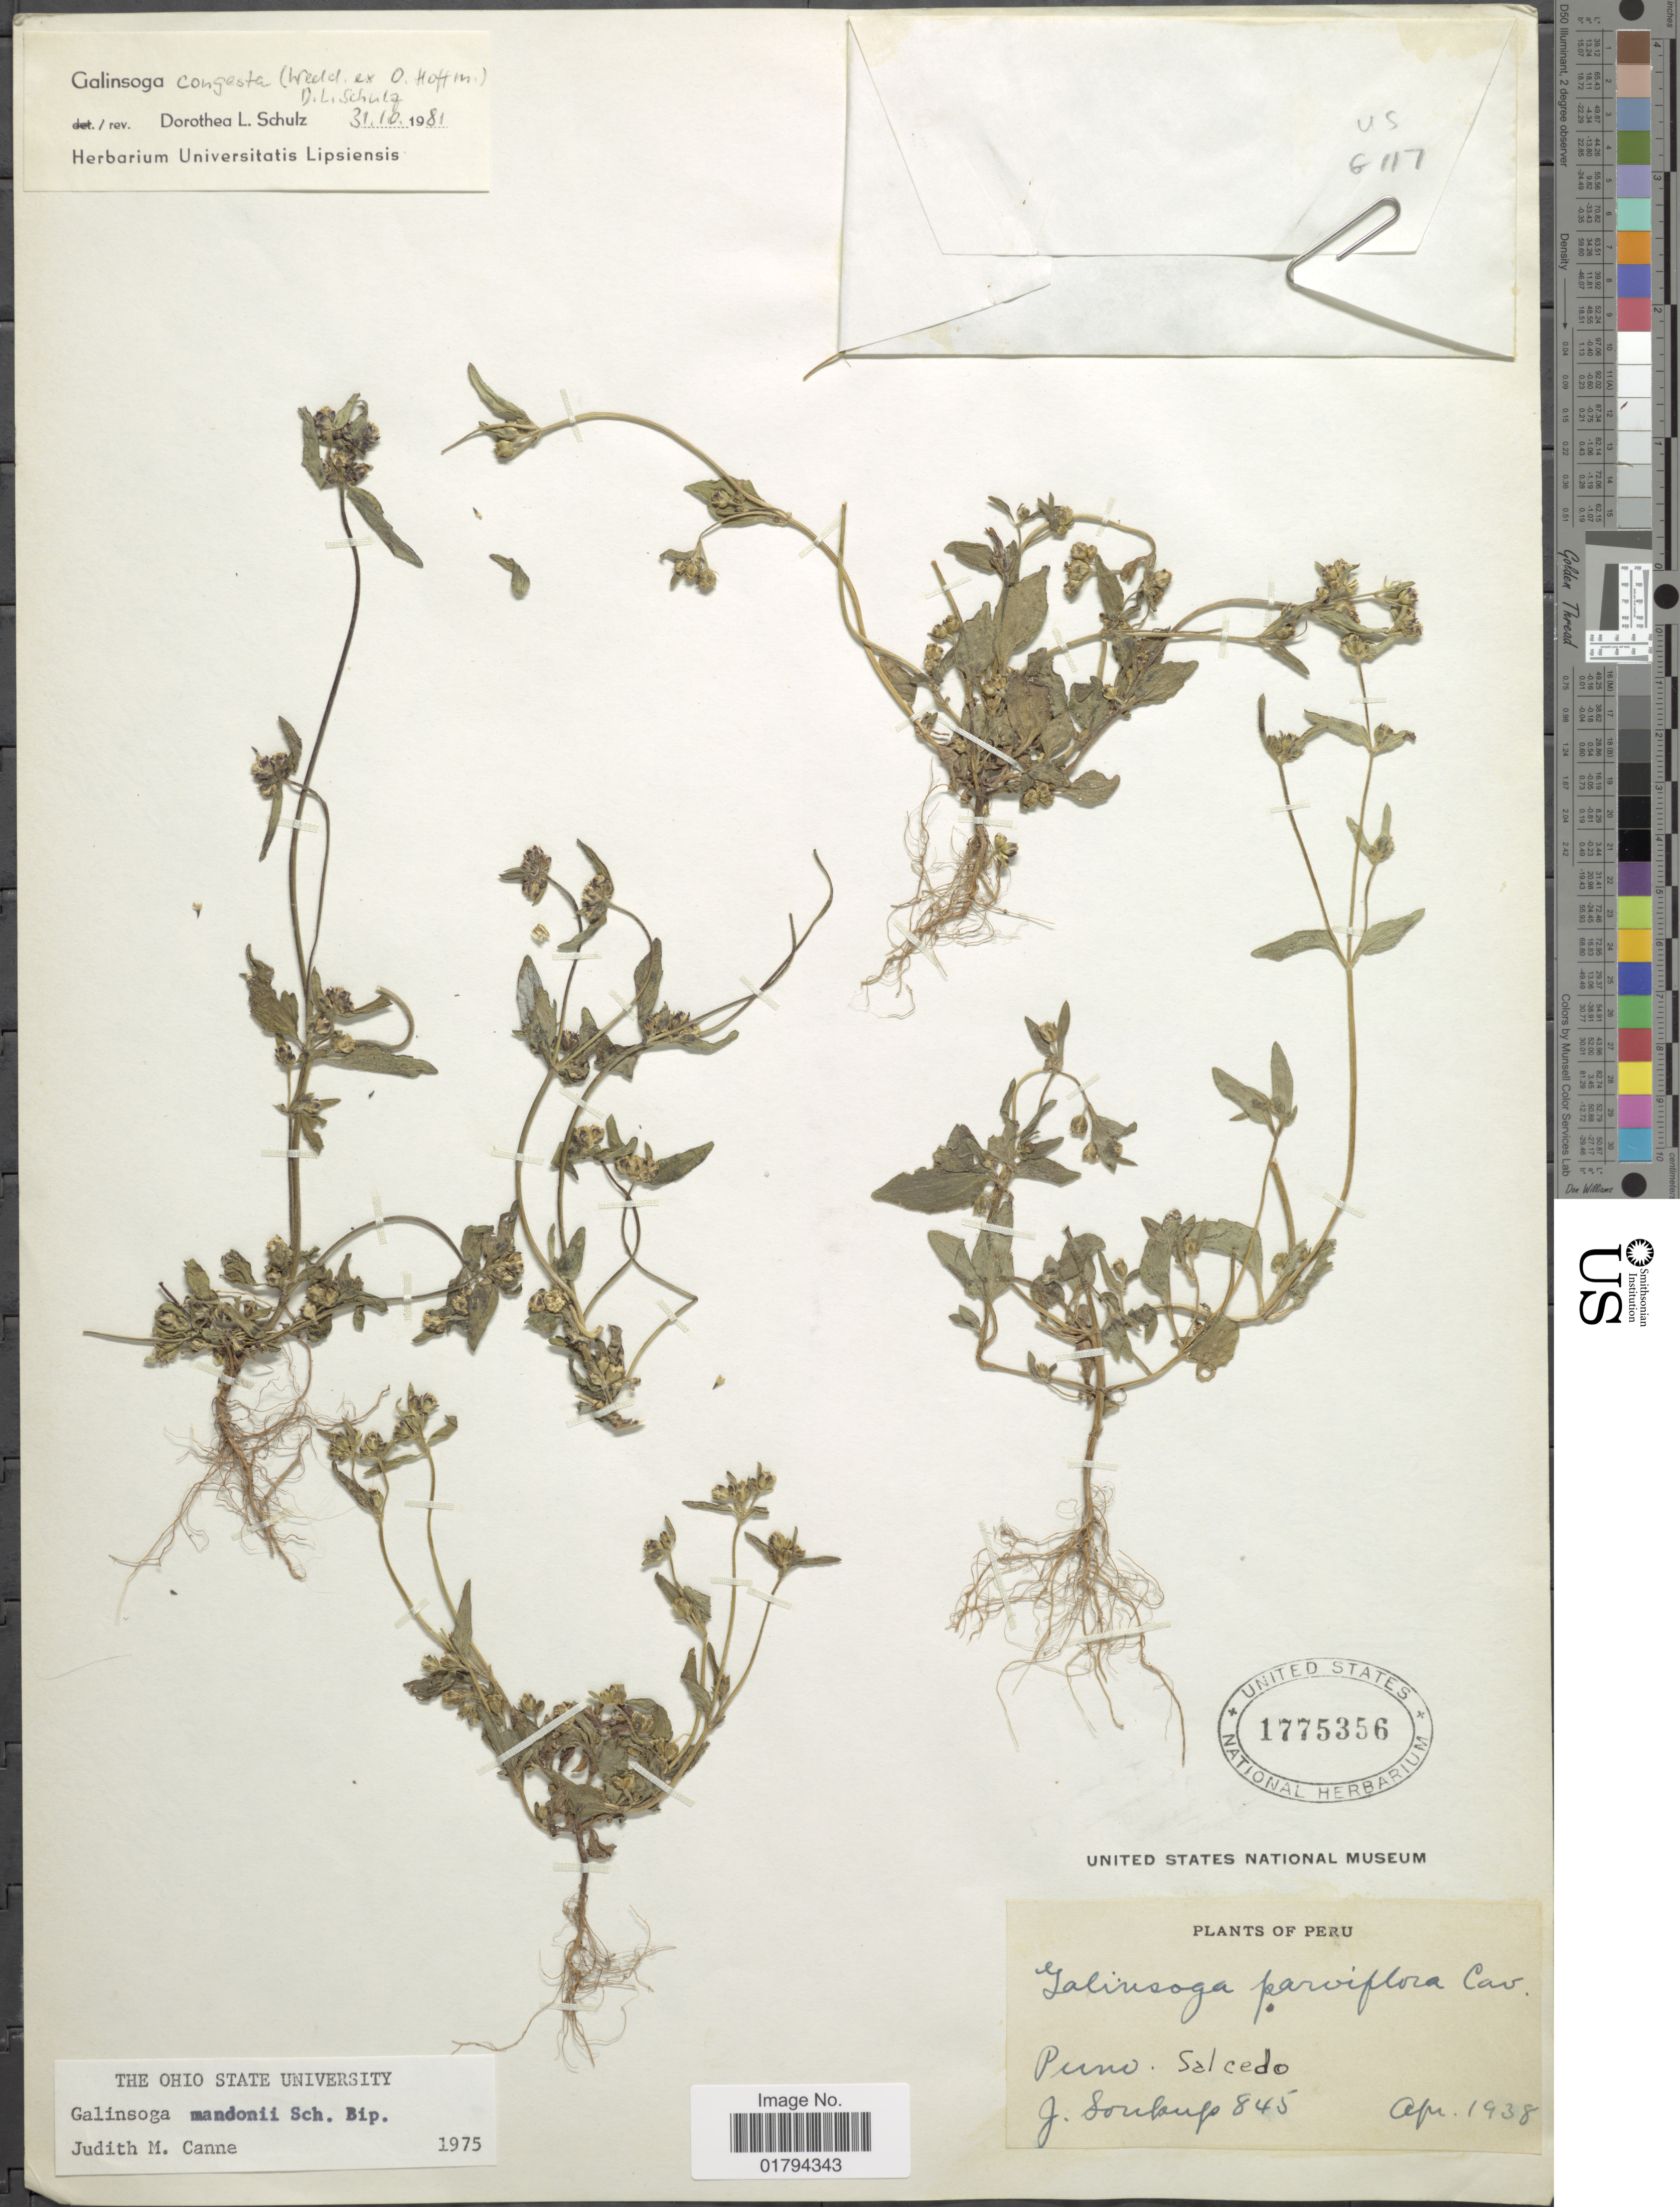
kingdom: Plantae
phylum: Tracheophyta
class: Magnoliopsida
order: Asterales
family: Asteraceae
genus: Galinsoga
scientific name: Galinsoga congesta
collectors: J. Soukup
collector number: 845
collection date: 1938-04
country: Peru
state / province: Puno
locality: Salcedo.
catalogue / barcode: US 1775356